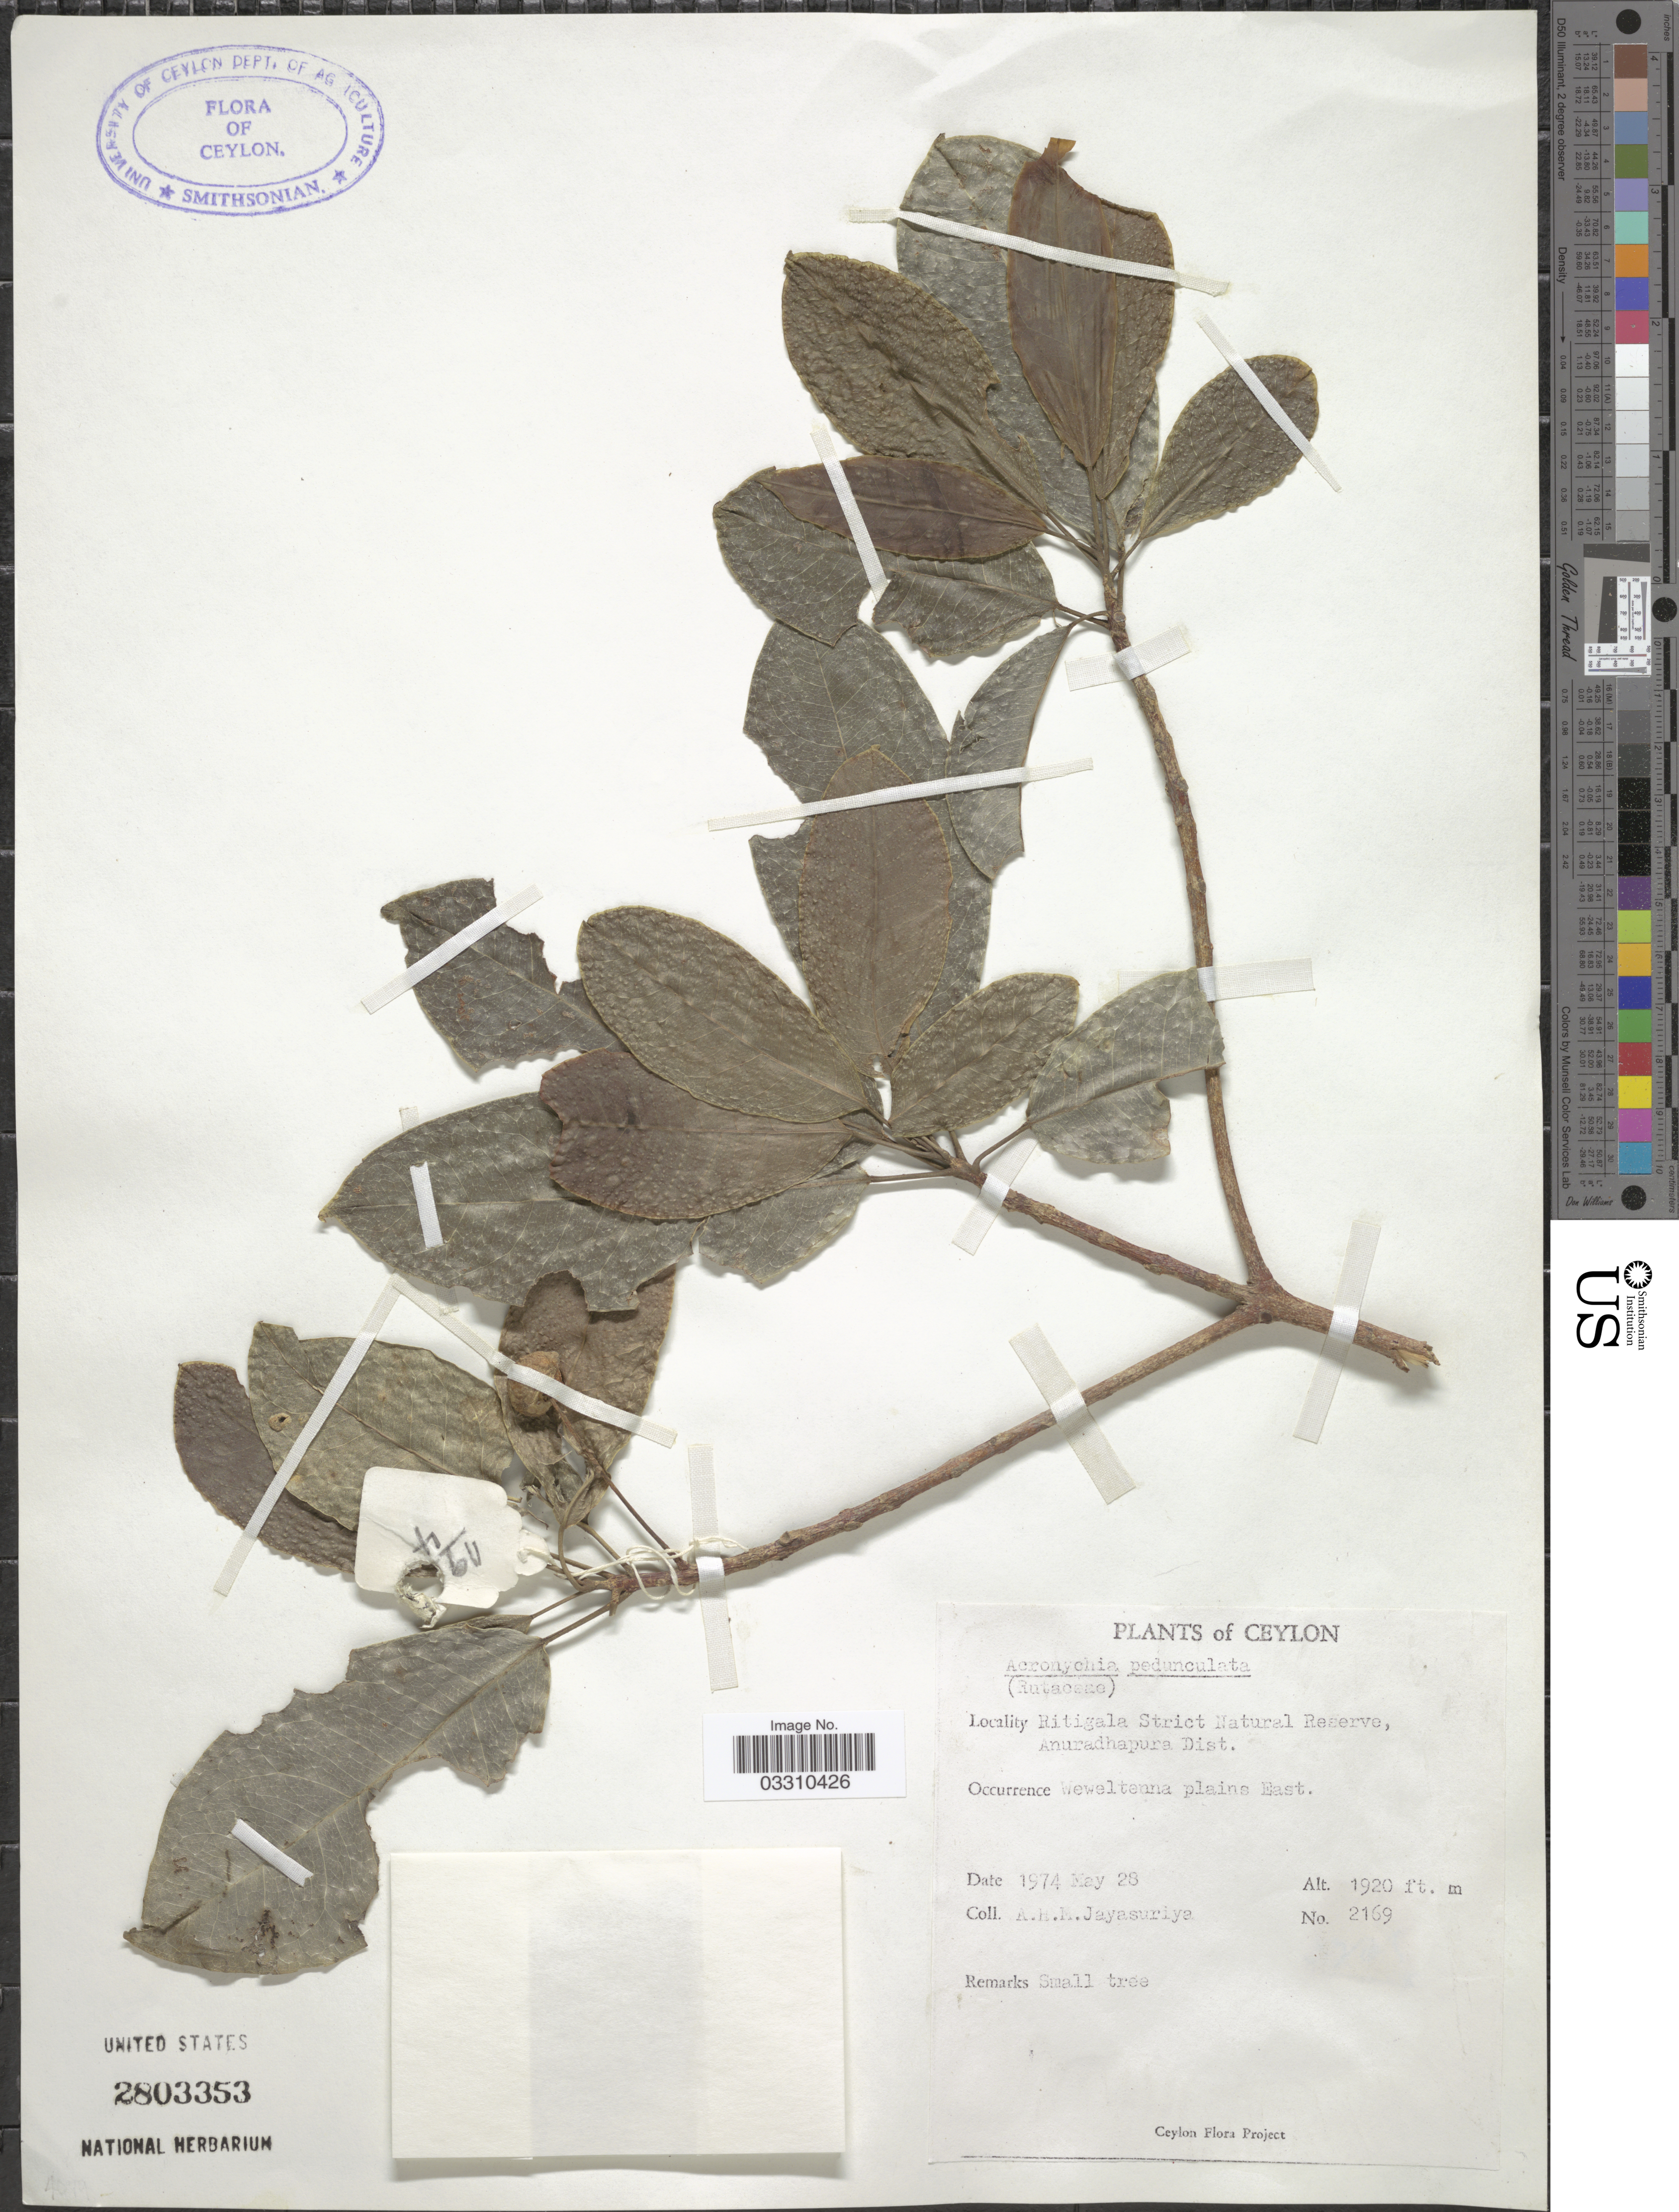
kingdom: Plantae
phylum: Tracheophyta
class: Magnoliopsida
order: Sapindales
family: Rutaceae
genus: Acronychia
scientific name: Acronychia pedunculata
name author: (L.) Miq.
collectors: A. H. Jayasuriya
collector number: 2169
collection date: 1974-05-28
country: Sri Lanka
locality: Ceylon, Ritigala Strict Natural Reserve, Anuradhapura Dist. Weweltenna plains East.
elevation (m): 585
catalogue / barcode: US 2803353